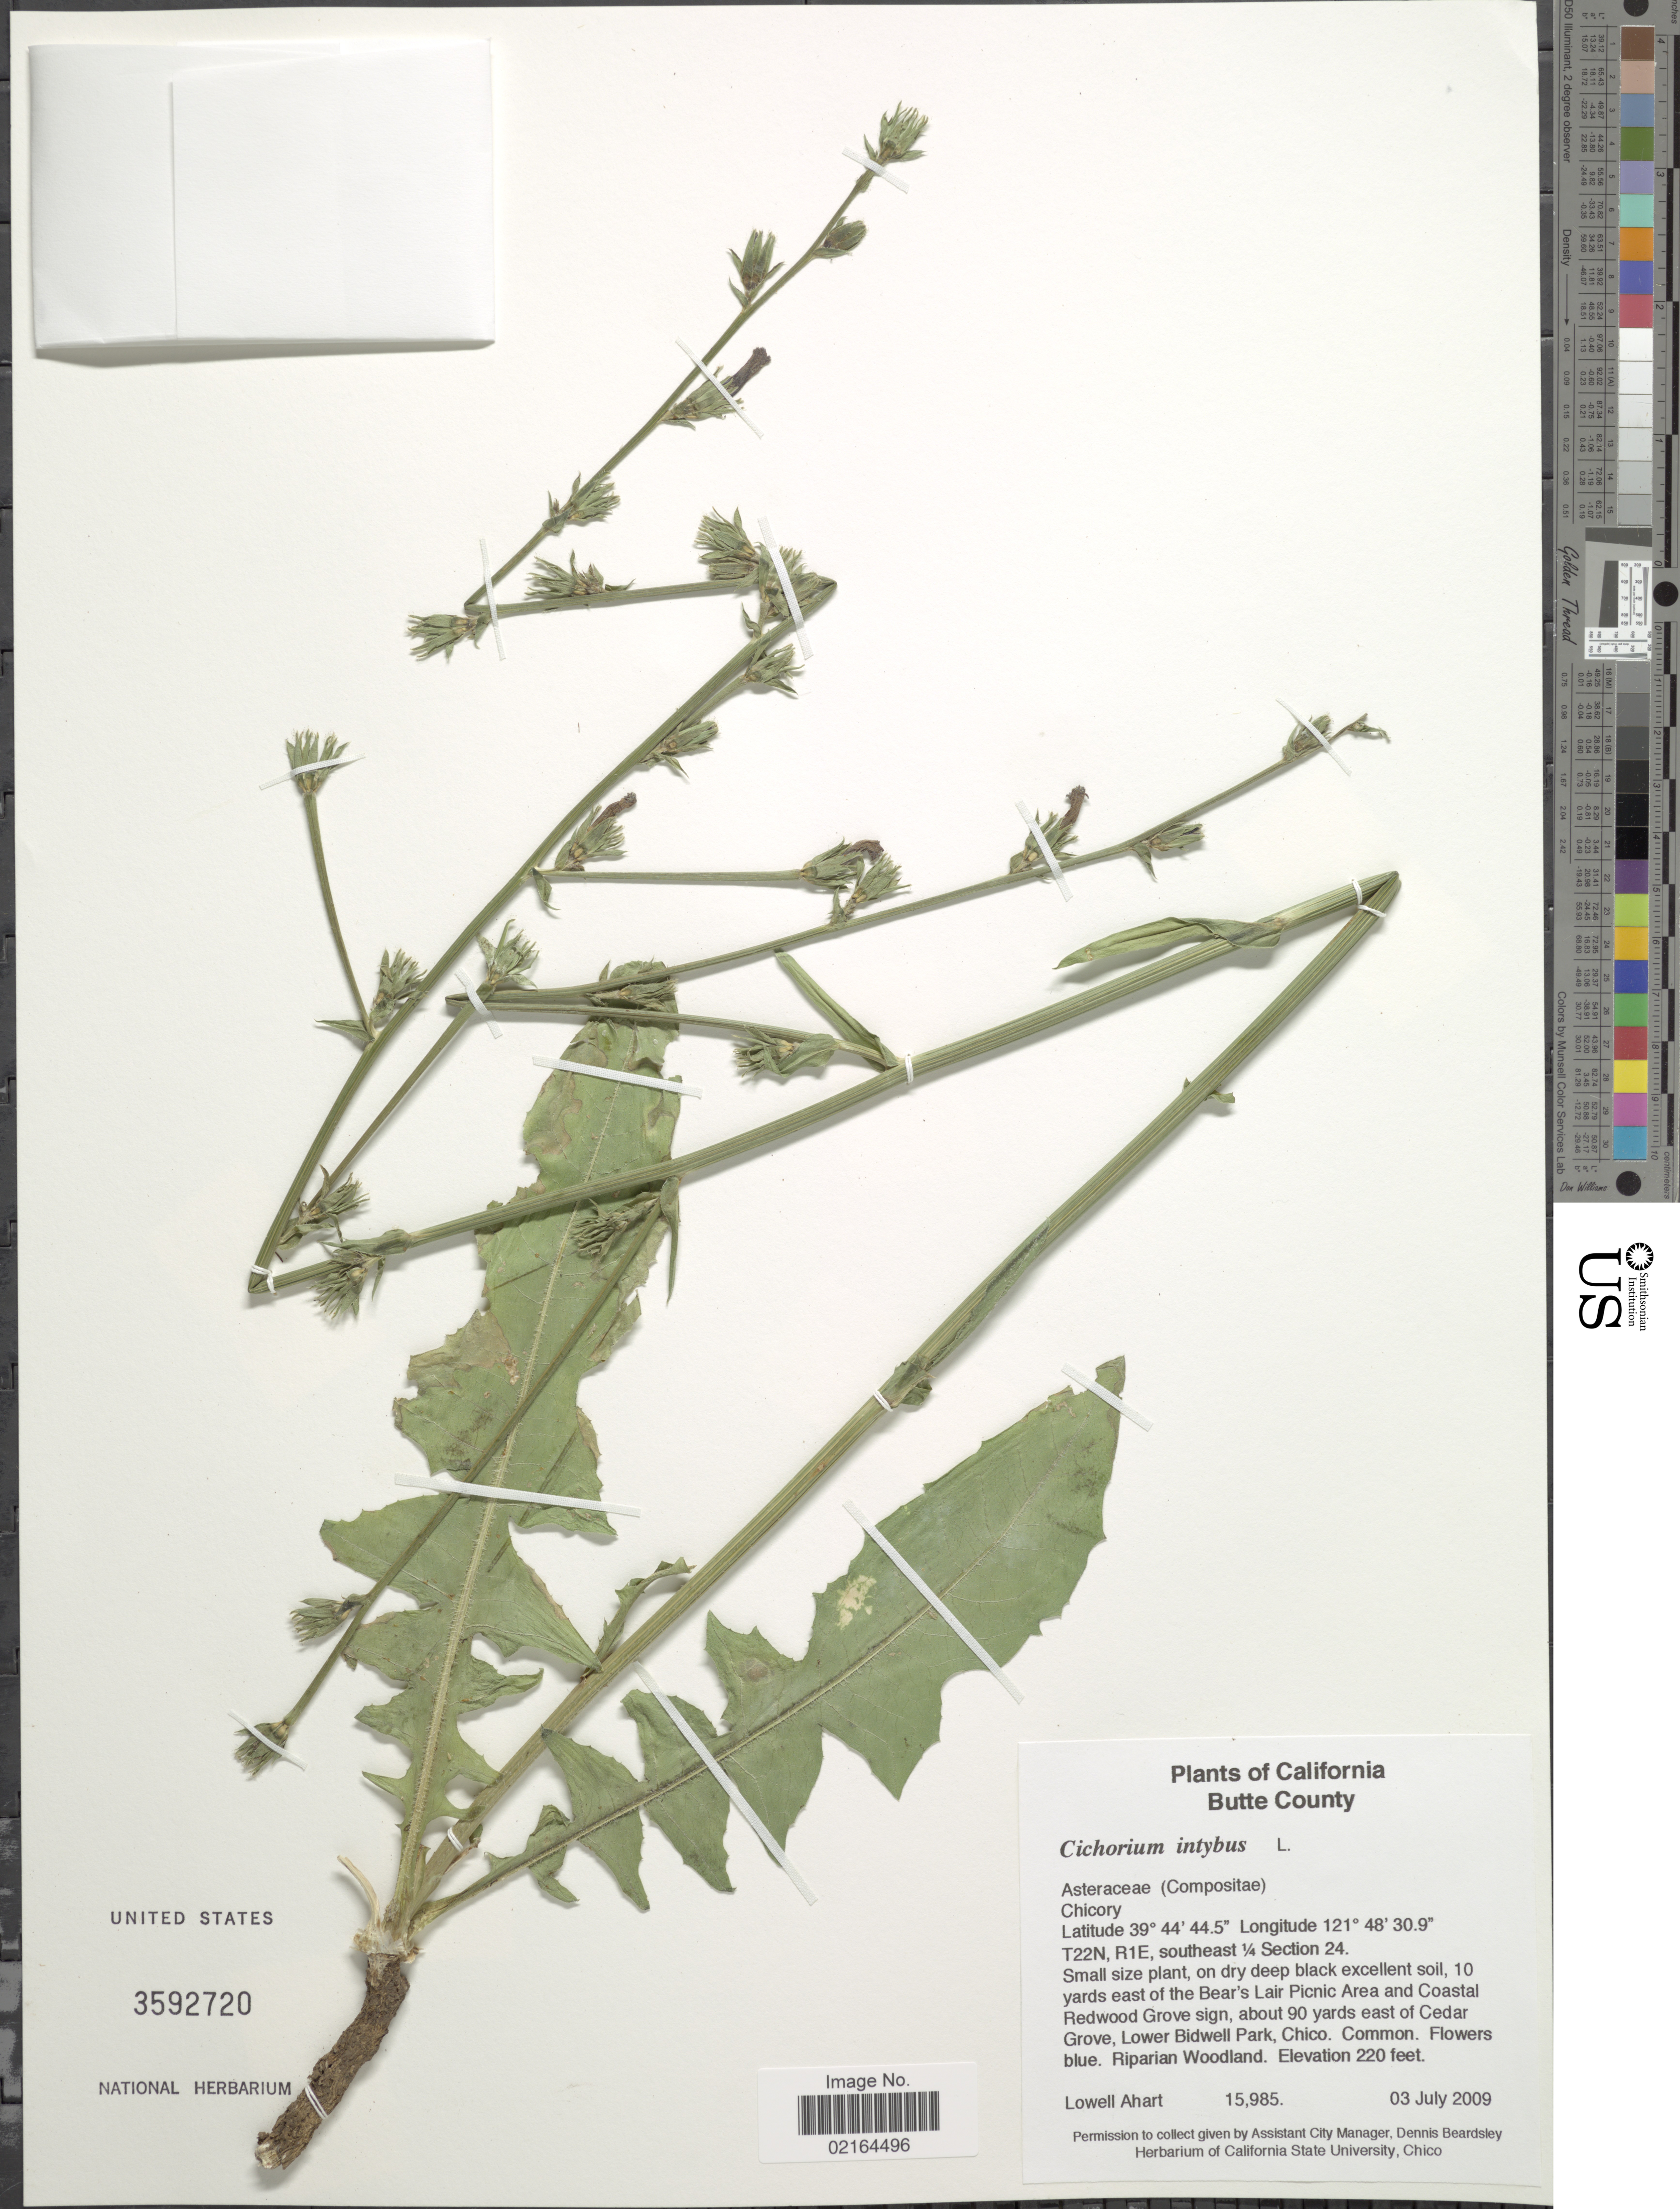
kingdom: Plantae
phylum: Tracheophyta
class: Magnoliopsida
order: Asterales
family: Asteraceae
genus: Cichorium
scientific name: Cichorium intybus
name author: L.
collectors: L. Ahart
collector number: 15985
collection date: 2009-07-03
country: United States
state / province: California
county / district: Butte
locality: Butte Country, T22N, R1E, 10 yards east of the Bear' sLair Picnic Area and Coastal Redwood Grove sign, about 90 yards east of Cedar Grove, Lower Bidwell Park, Chico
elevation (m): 67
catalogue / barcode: US 3592720